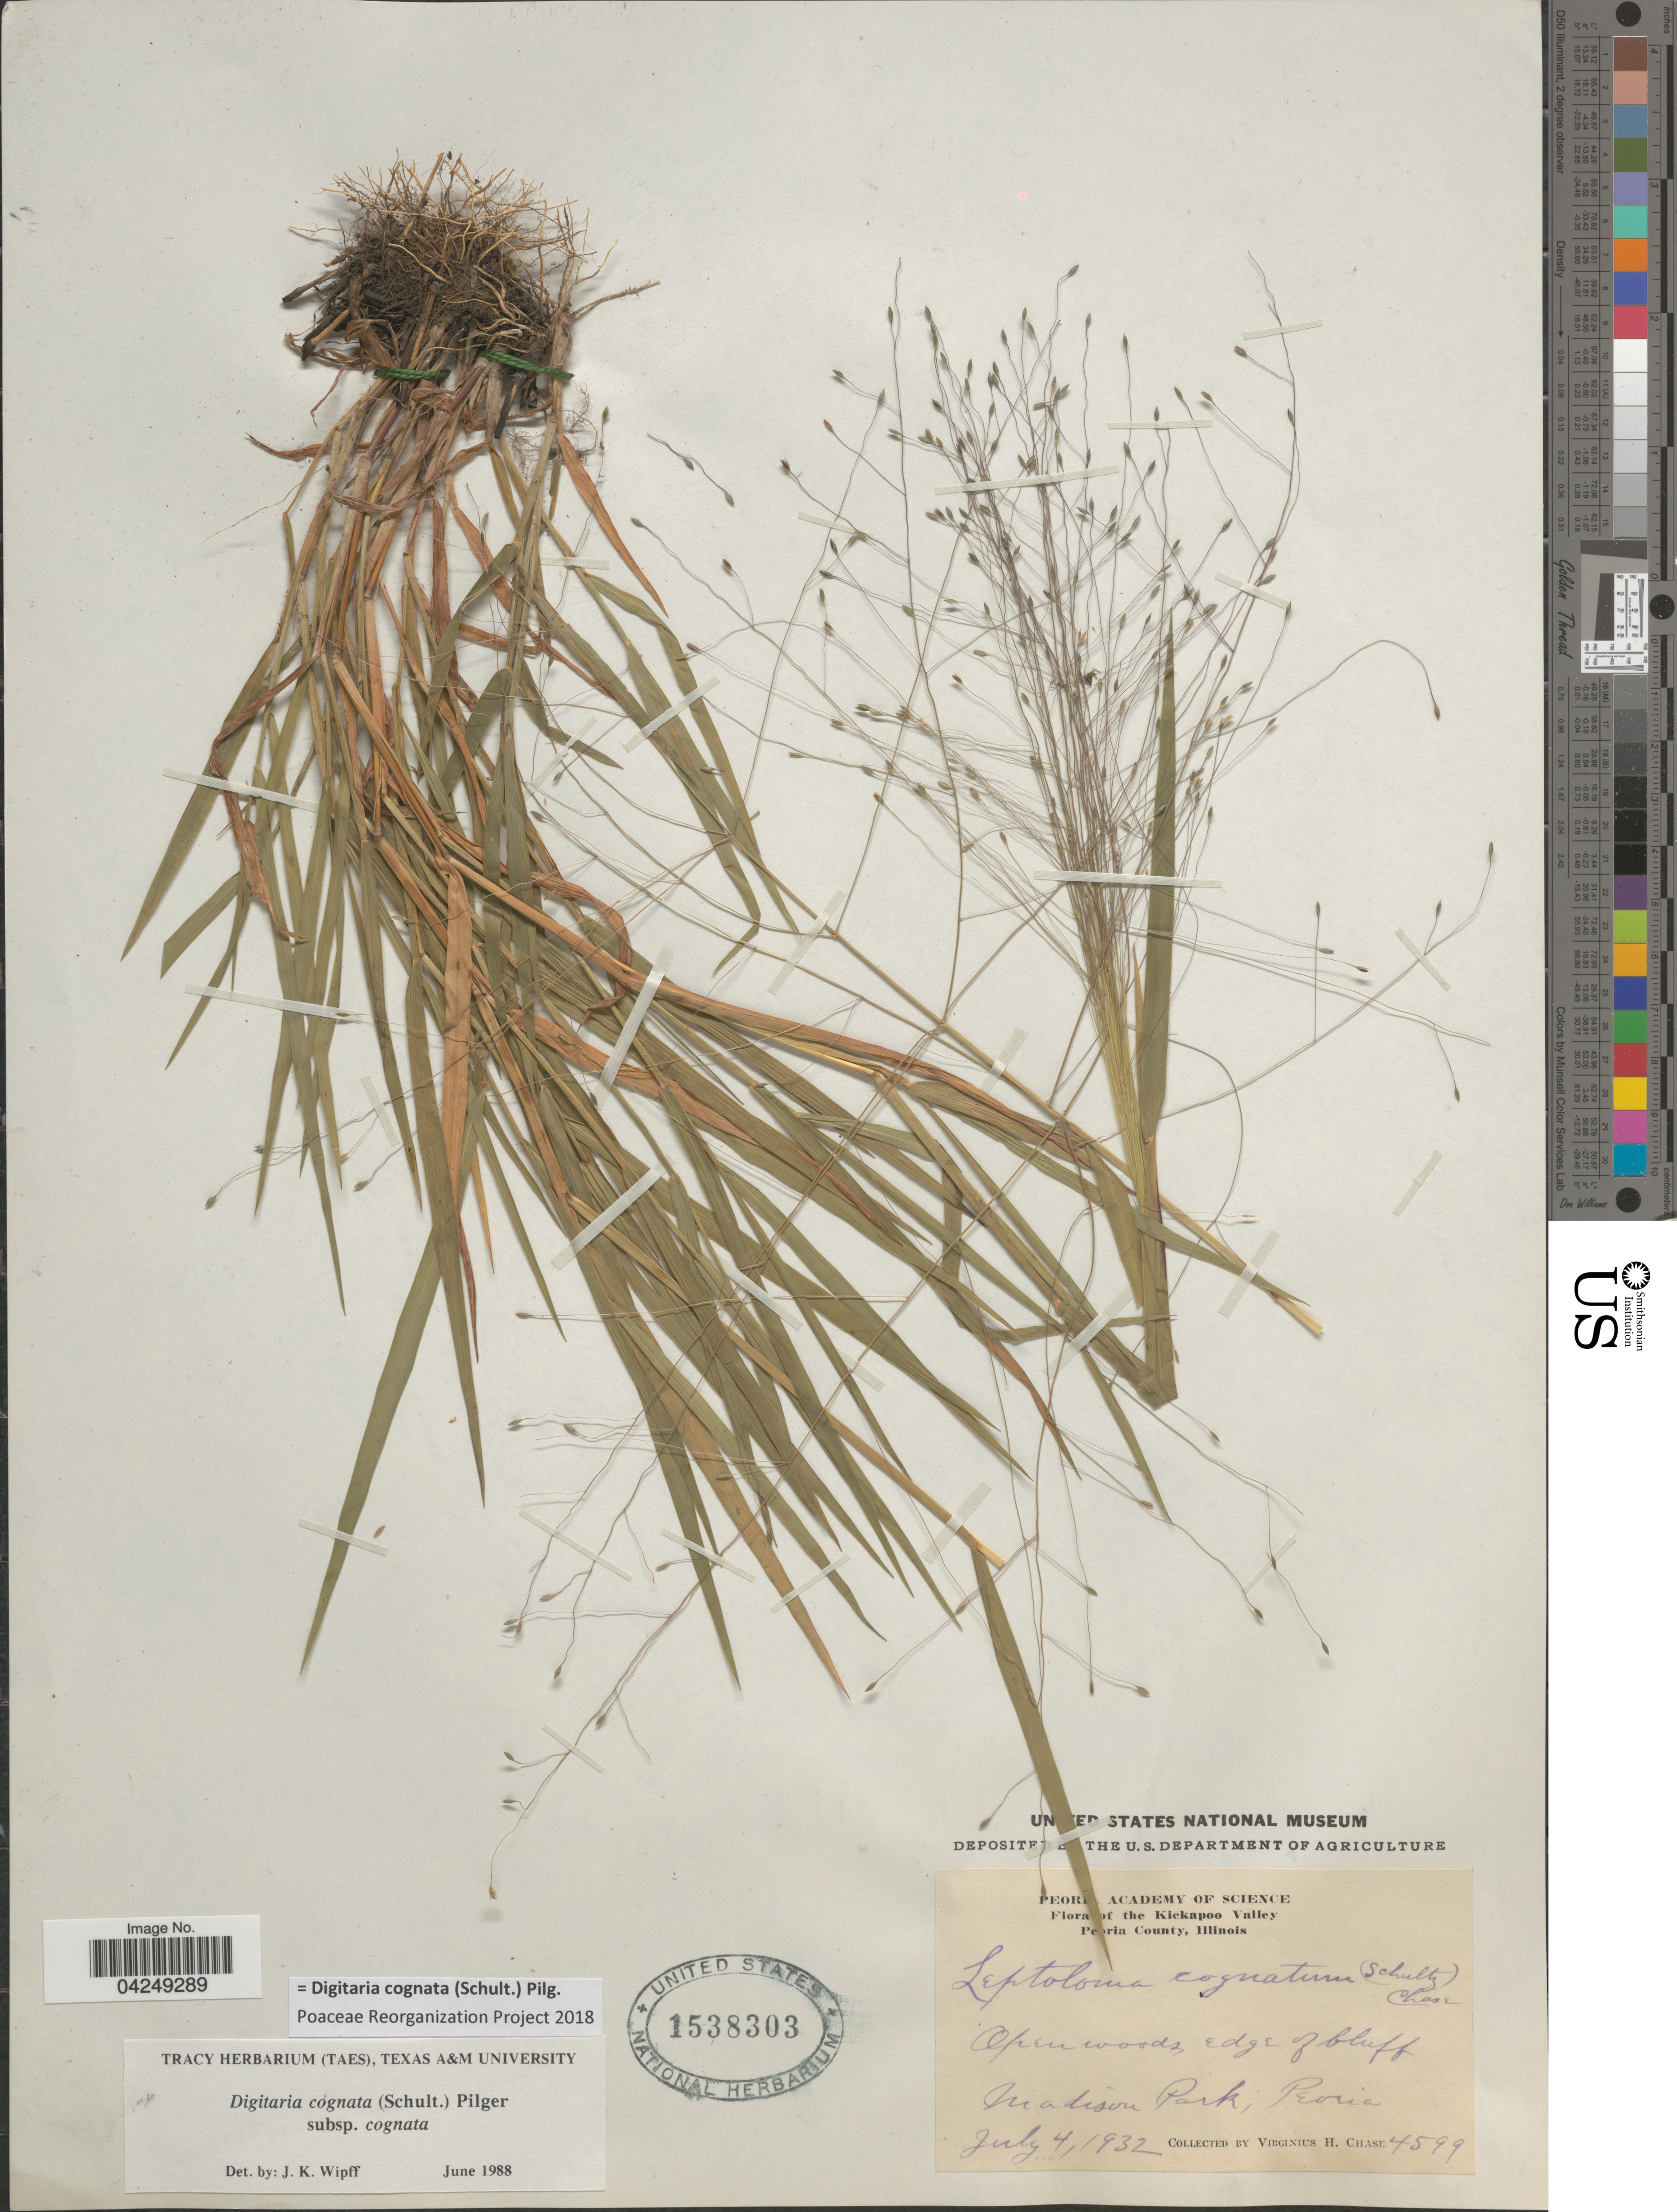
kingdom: Plantae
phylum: Tracheophyta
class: Liliopsida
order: Poales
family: Poaceae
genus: Digitaria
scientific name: Digitaria cognata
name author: (Scult.) Pilg.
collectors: V. H. Chase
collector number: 4599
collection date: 1932-07-04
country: United States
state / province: Illinois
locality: Kickapoo Valley. Peoria County. Open woods, edge of bluff. Madison Park; Peoria.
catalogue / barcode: US 1538303